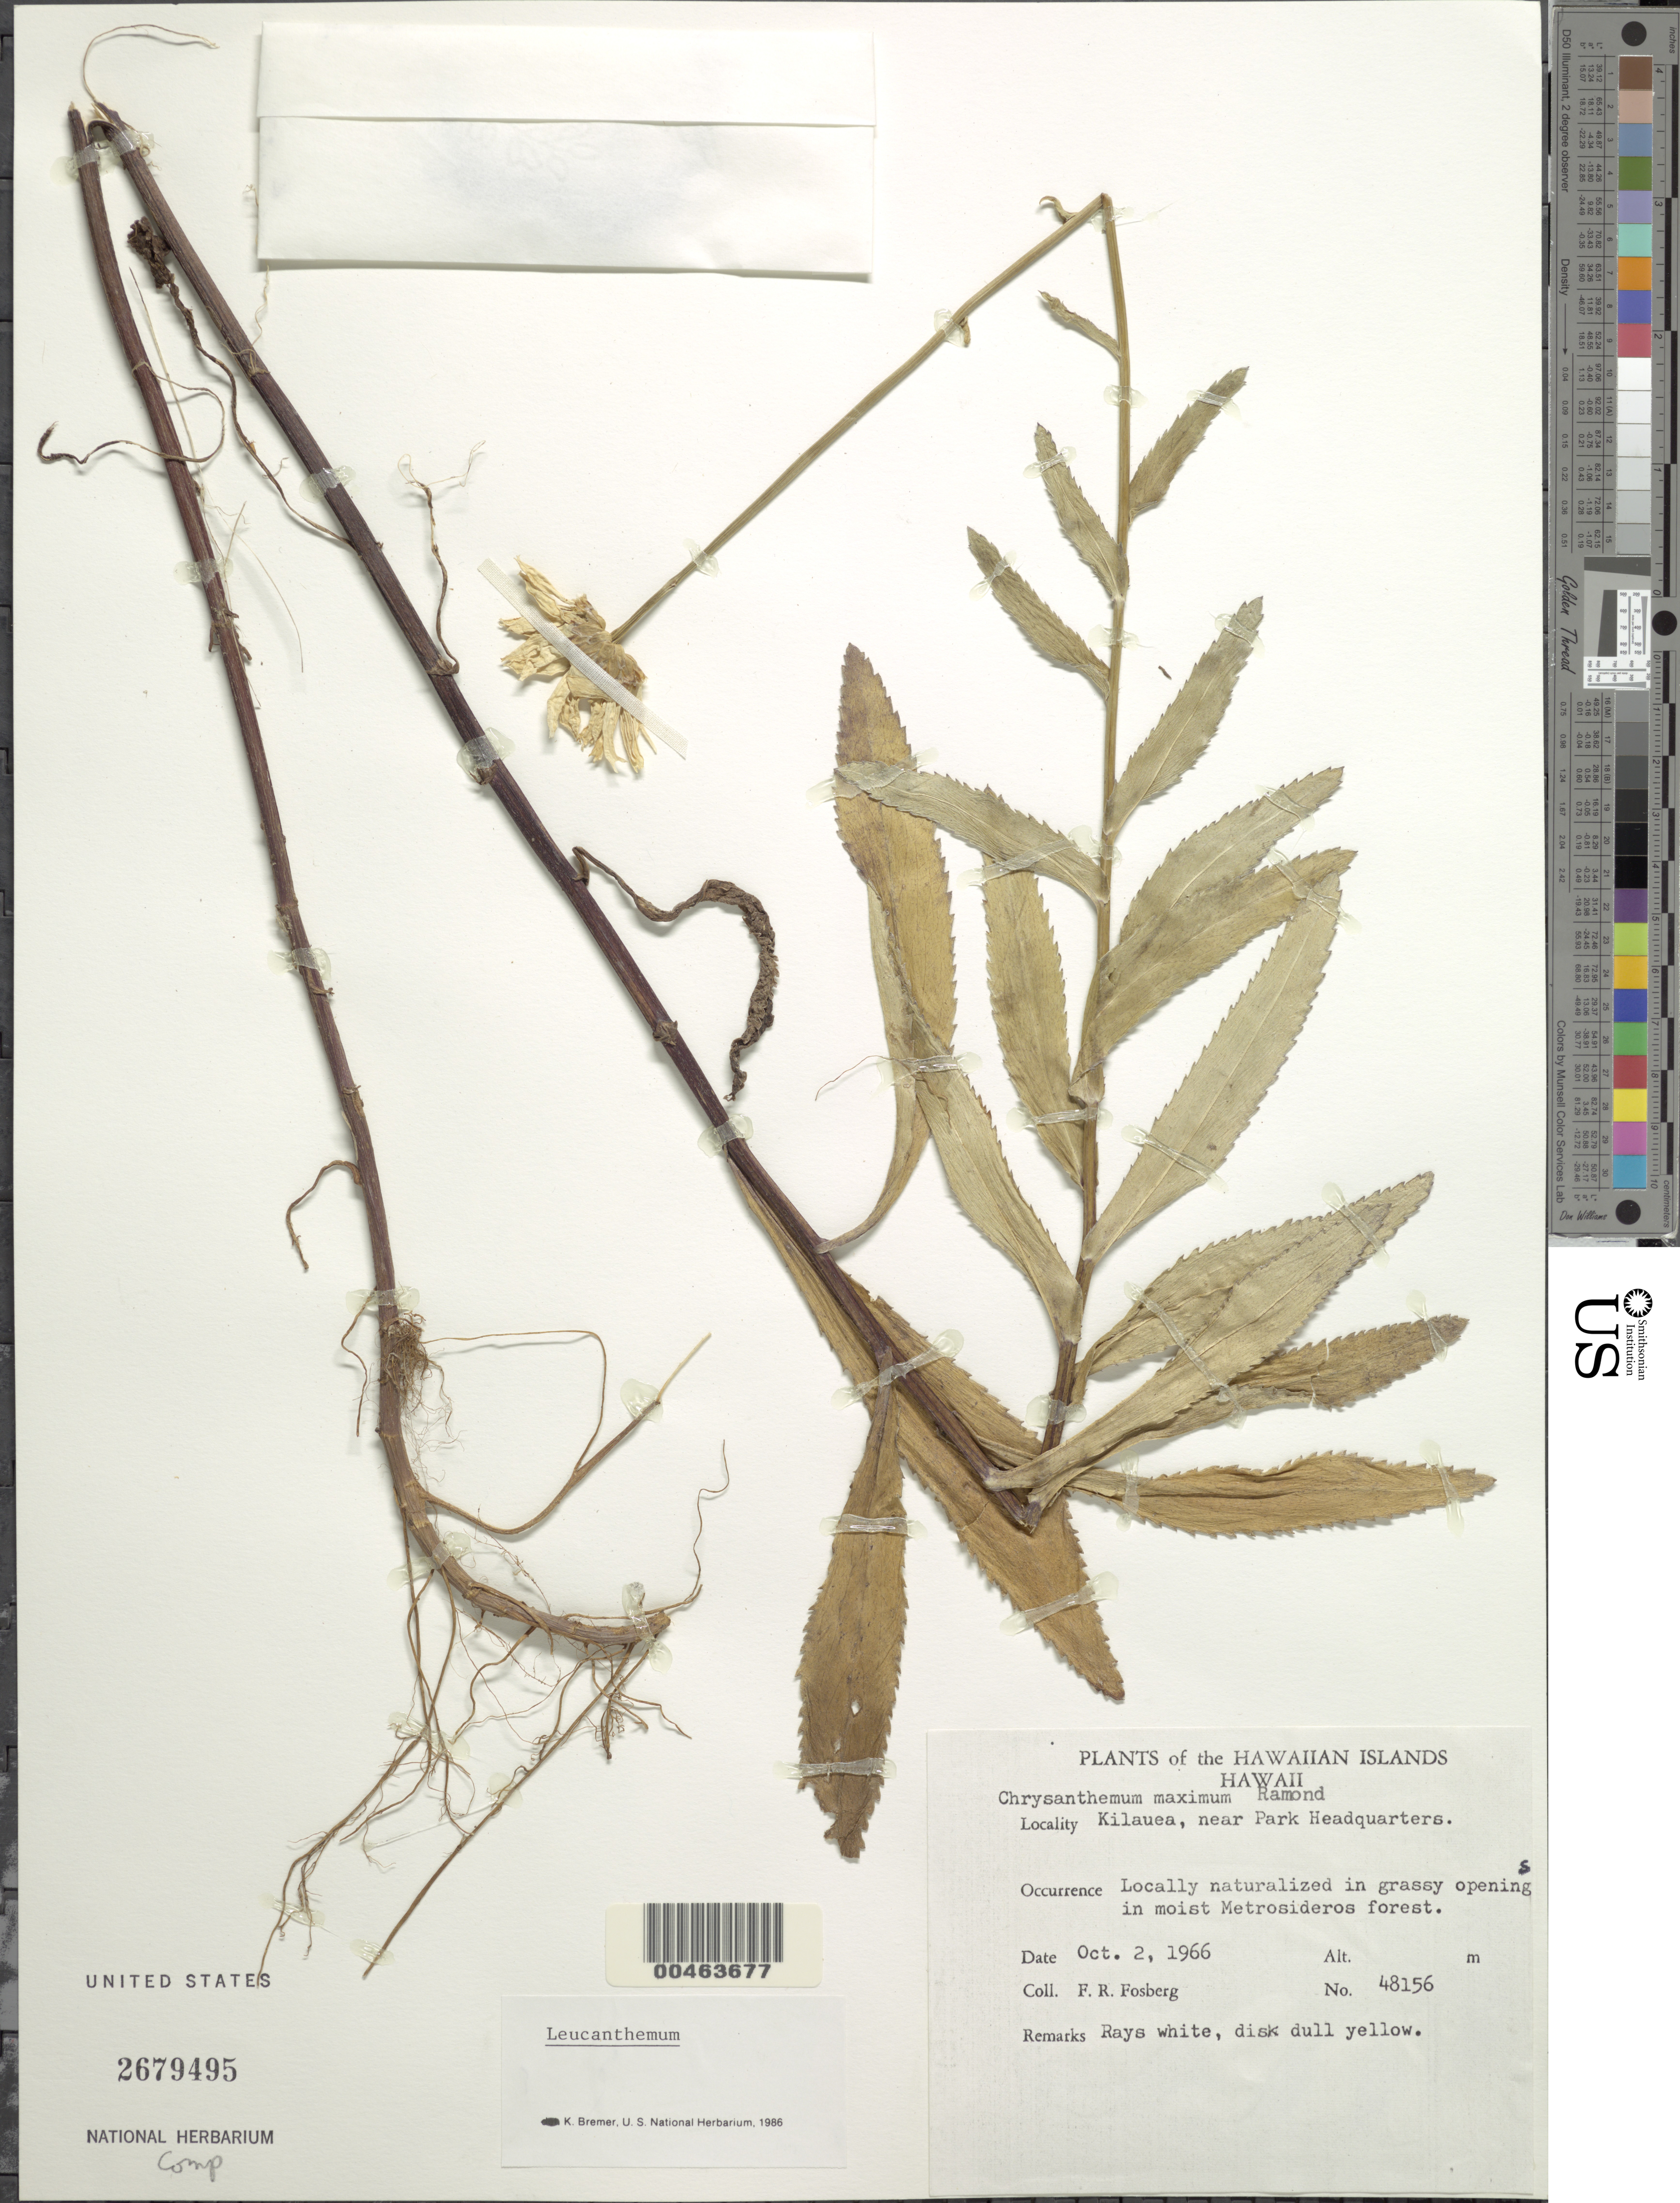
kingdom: Plantae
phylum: Tracheophyta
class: Magnoliopsida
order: Asterales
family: Asteraceae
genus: Leucanthemum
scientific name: Leucanthemum maximum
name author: (Ramond) DC.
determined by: Bremer, K.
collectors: F. R. Fosberg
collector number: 48156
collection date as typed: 2 Oct 1966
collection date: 1966-10-02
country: United States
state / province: Hawaii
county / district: Hawaii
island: Hawaii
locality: Kilauea, near Park Headquarters.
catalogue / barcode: US 2679495